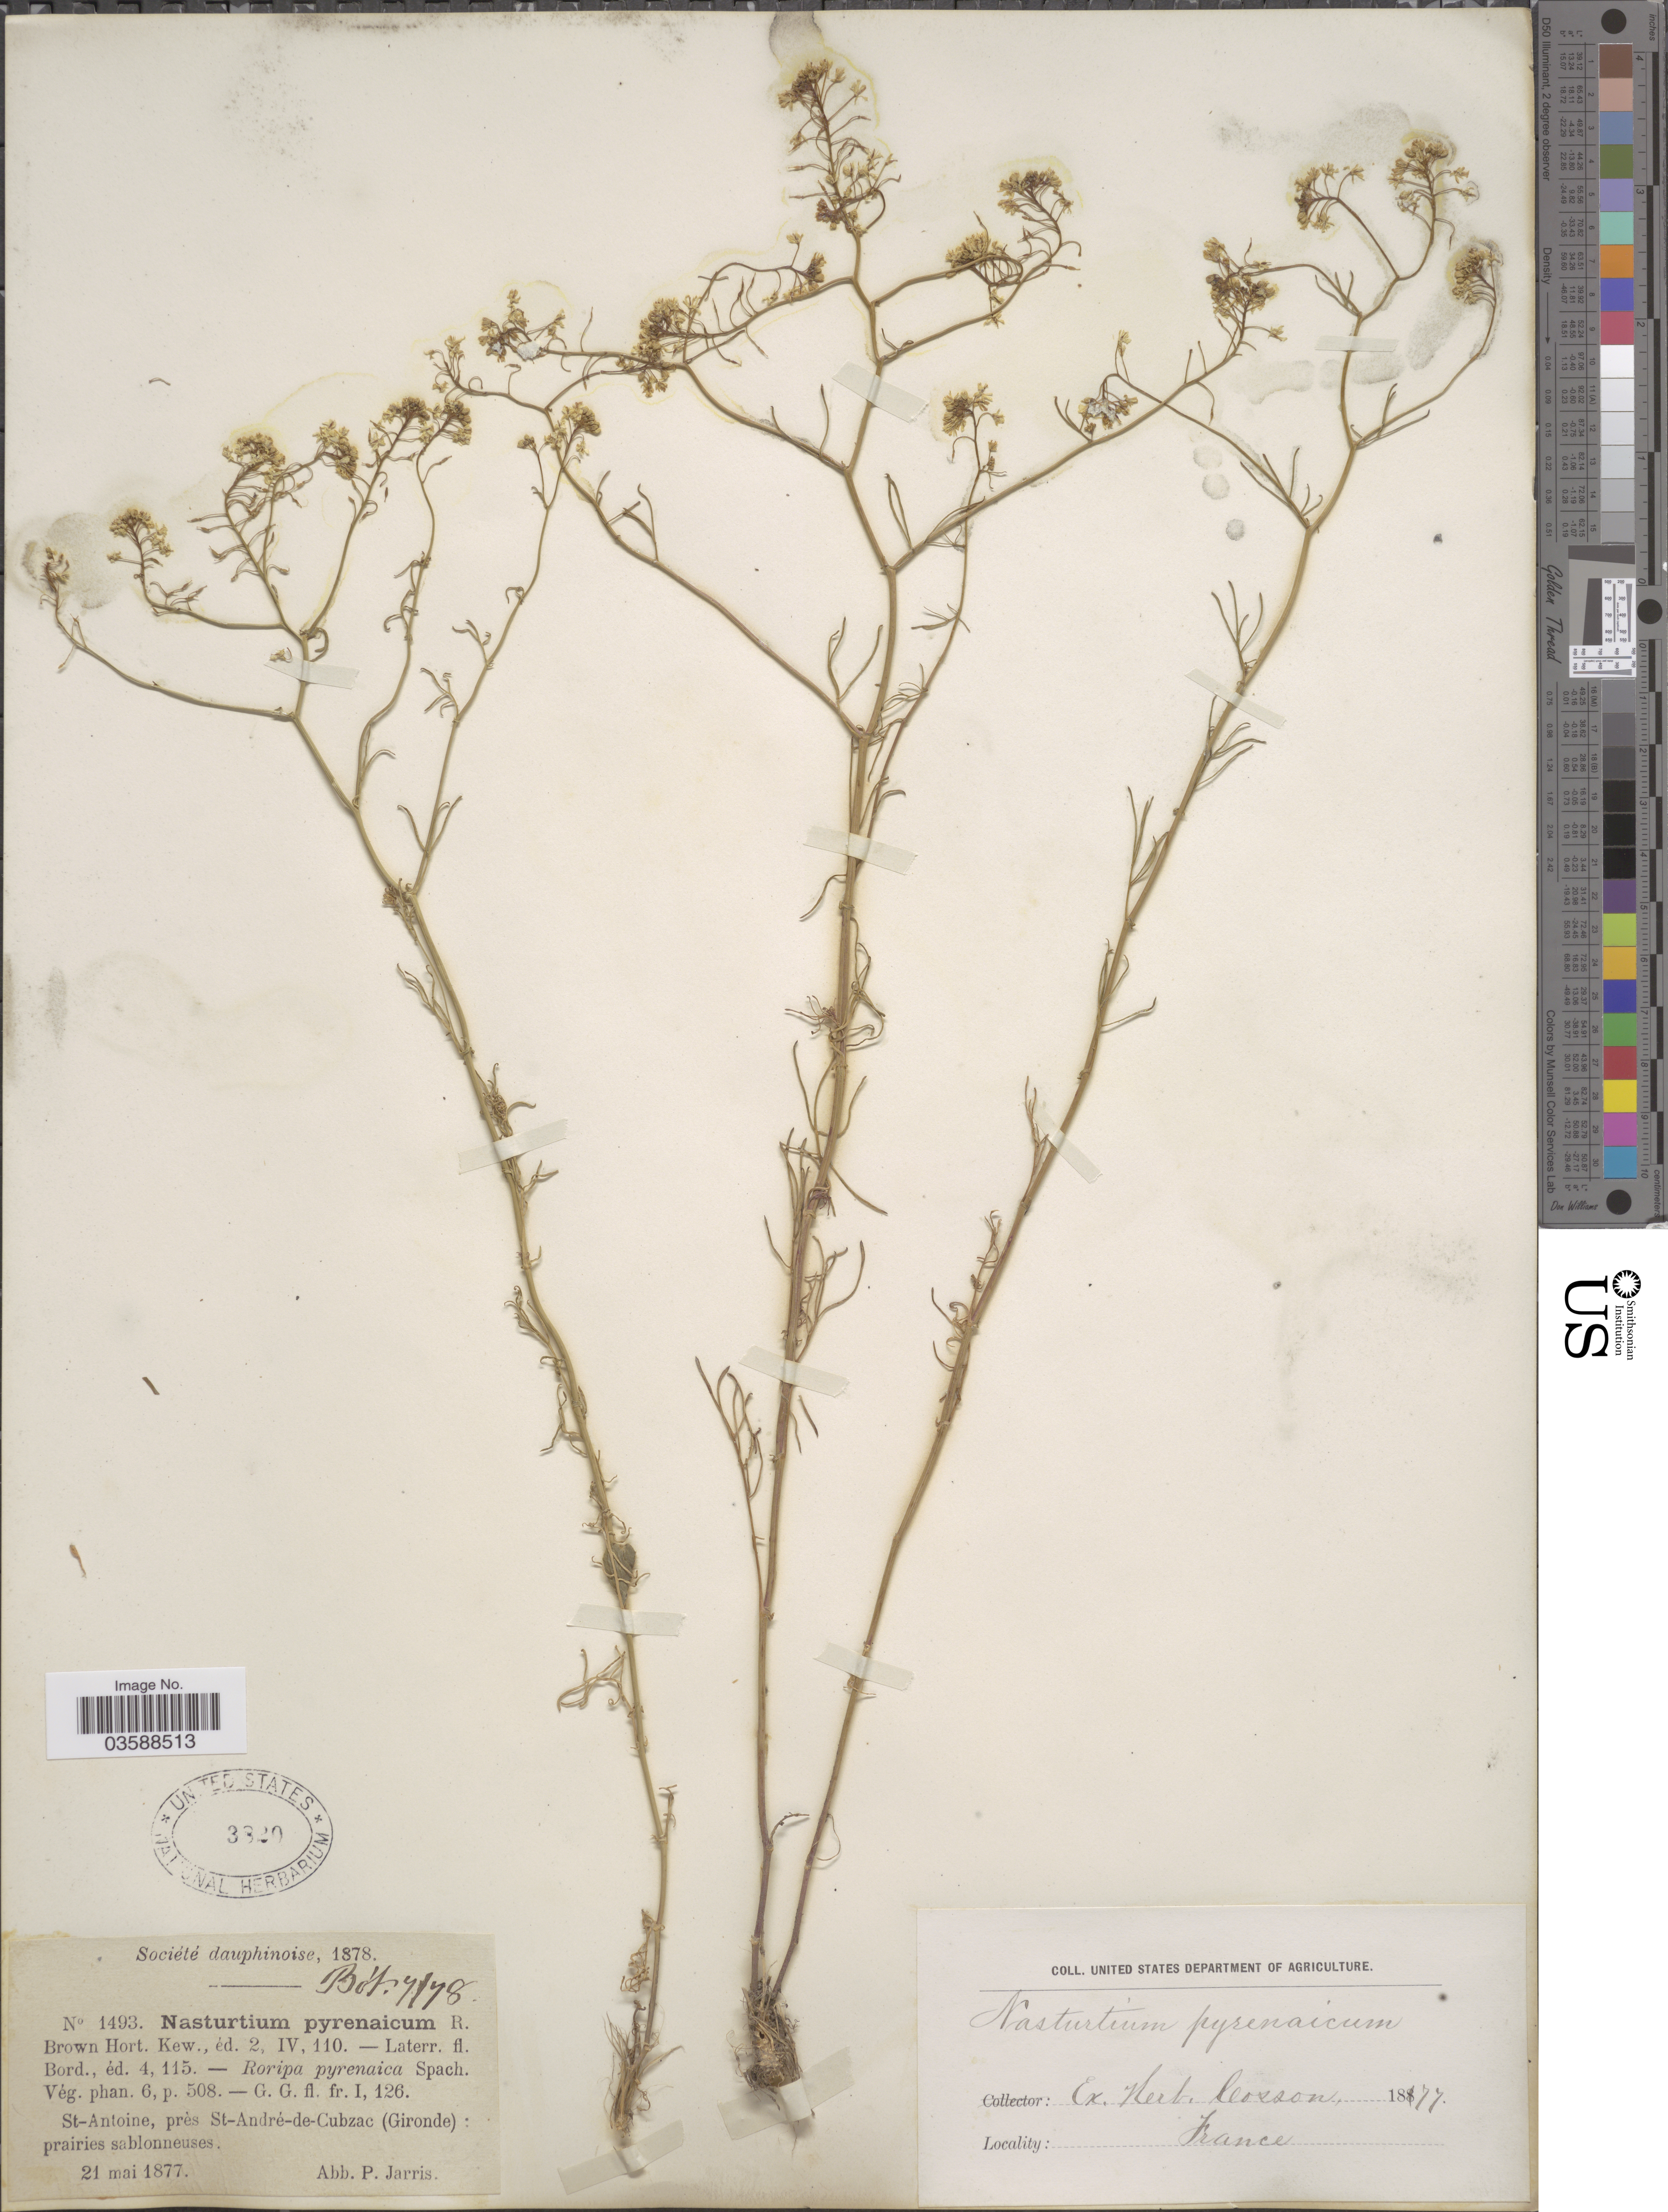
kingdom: Plantae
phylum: Tracheophyta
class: Magnoliopsida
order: Brassicales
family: Brassicaceae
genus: Rorippa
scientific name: Rorippa pyrenaica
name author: (All.) Rchb.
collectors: A. Jarris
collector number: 1493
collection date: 1877-05-21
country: France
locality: St-Antoine, près, St-André-de-Cubzac (Gironde) prairies sablonneuses.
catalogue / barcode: US 3820